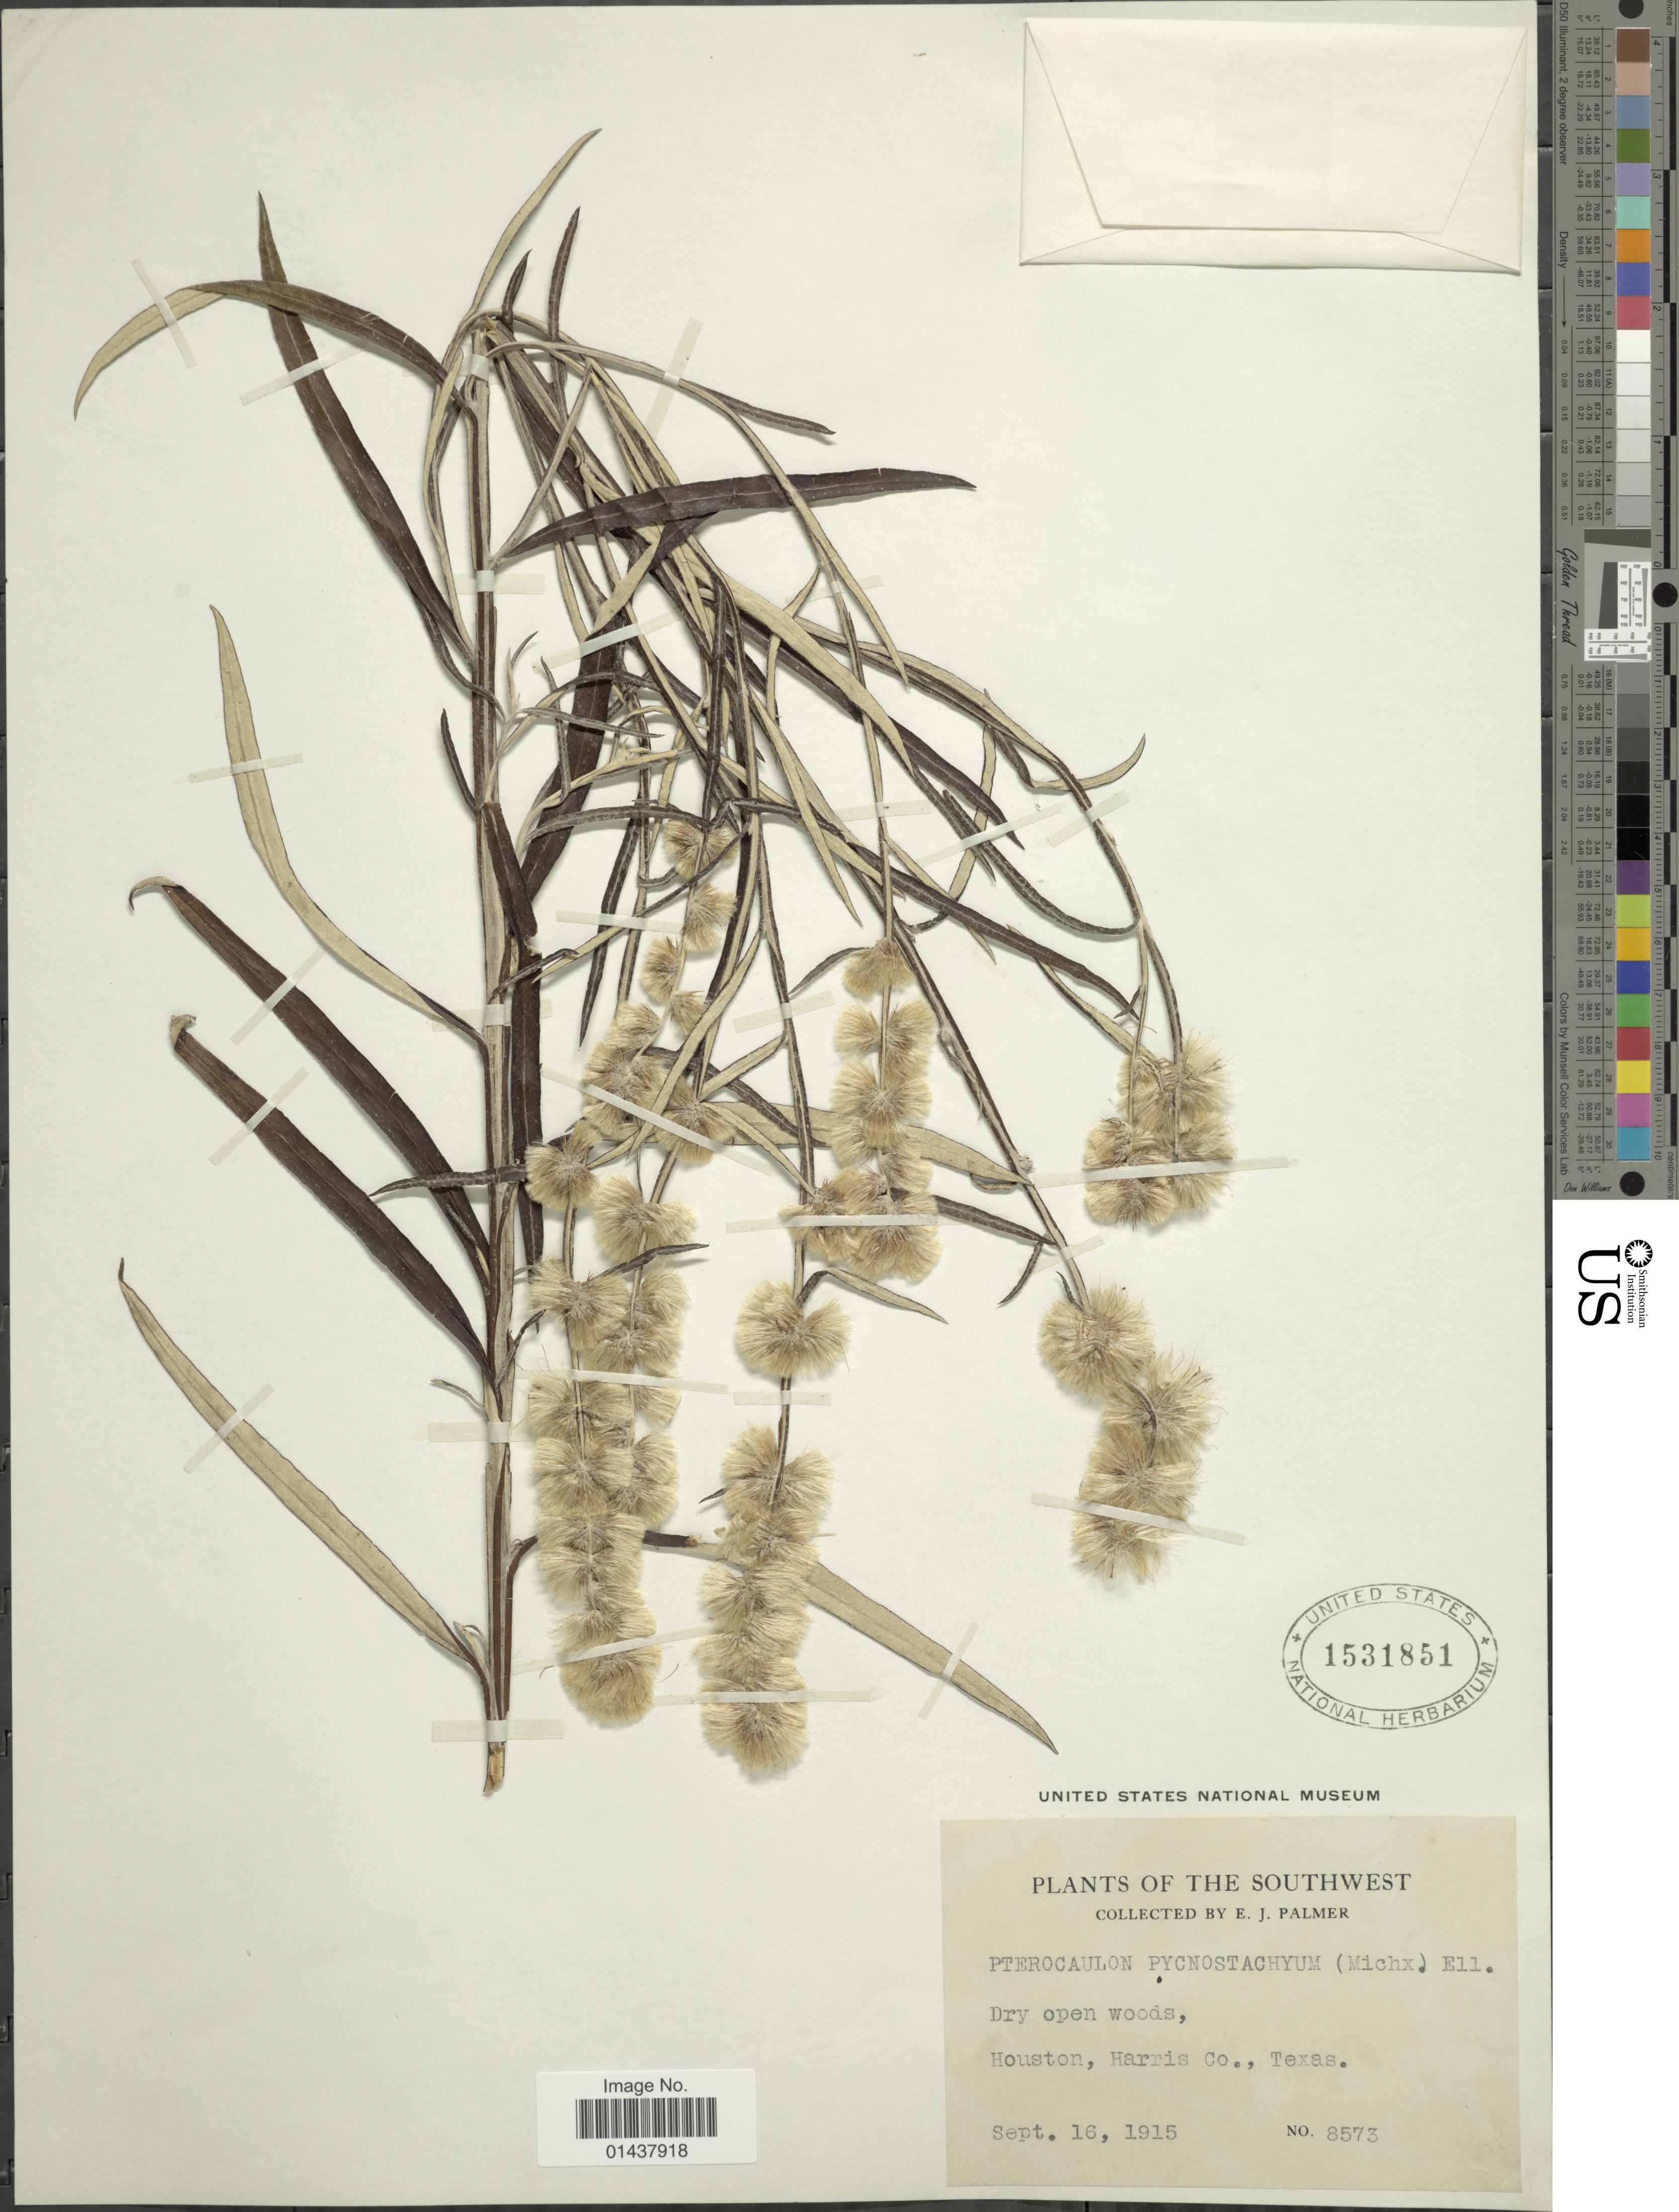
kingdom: Plantae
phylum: Tracheophyta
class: Magnoliopsida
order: Asterales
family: Asteraceae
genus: Pterocaulon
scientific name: Pterocaulon virgatum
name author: (L.) DC.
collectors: E. J. Palmer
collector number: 8573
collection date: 1915-09-16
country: United States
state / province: Texas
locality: The Southwest, Houston, Harris Co.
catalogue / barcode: US 1531851